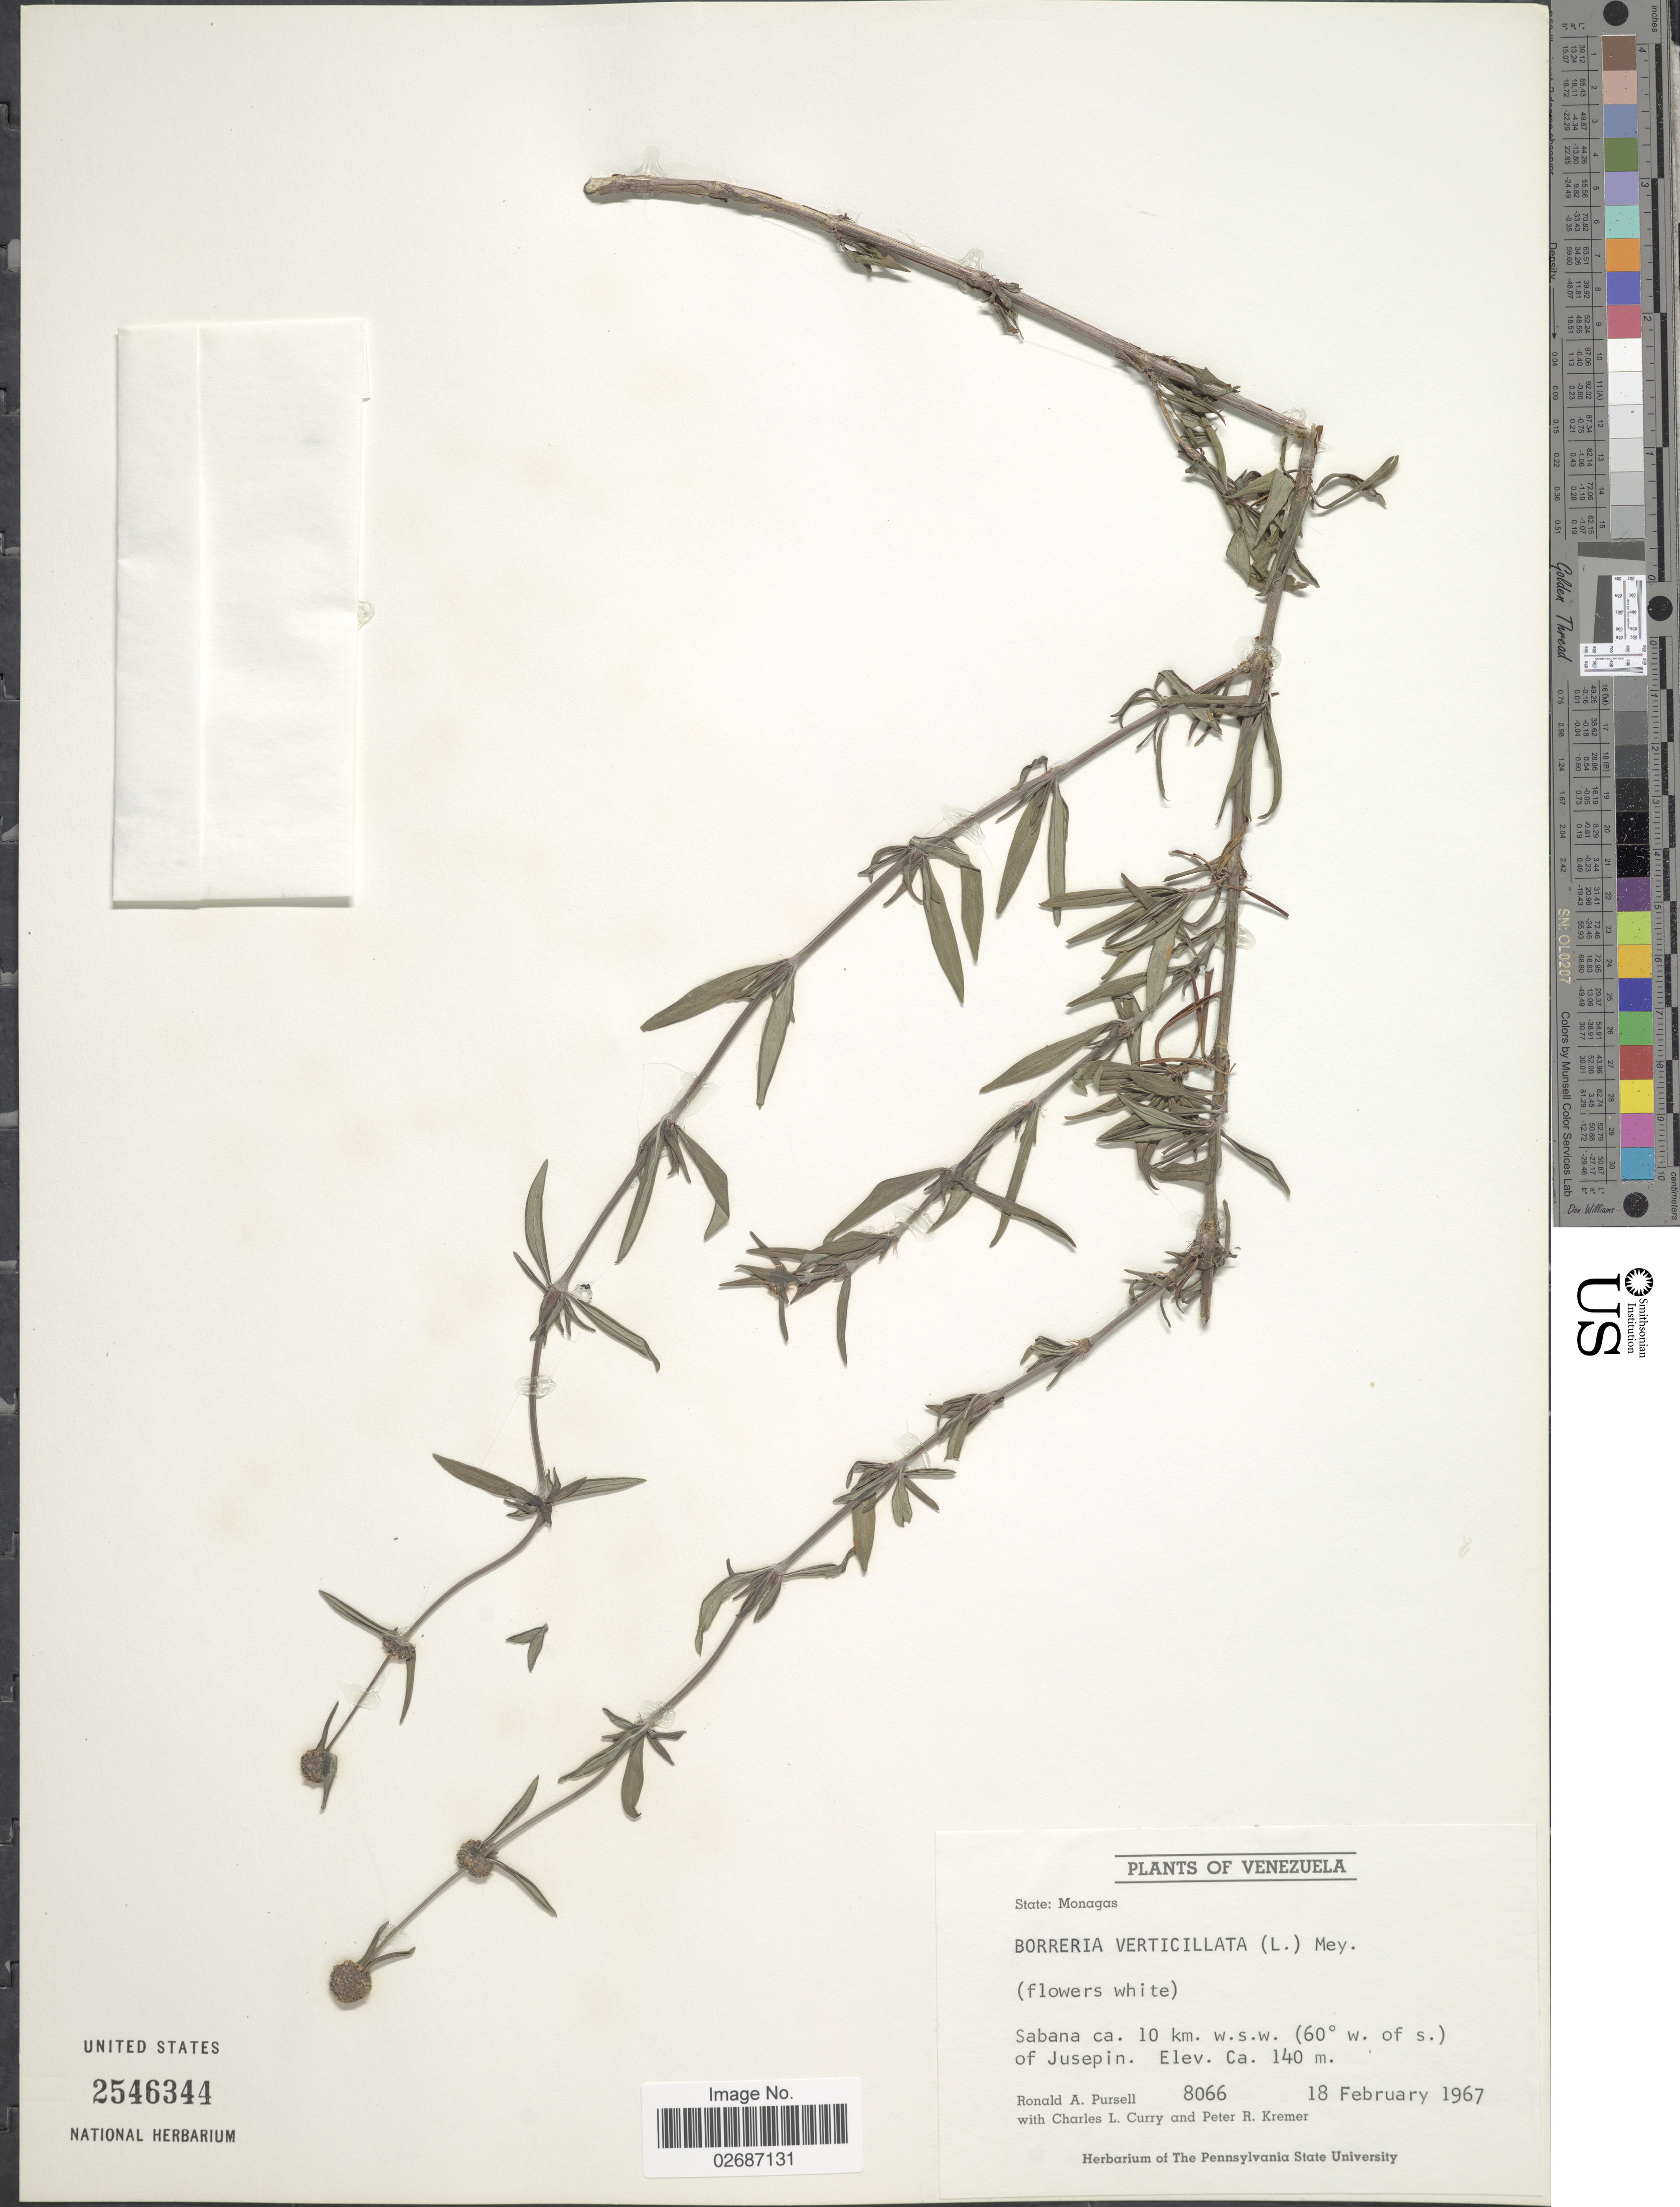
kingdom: Plantae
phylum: Tracheophyta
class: Magnoliopsida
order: Gentianales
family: Rubiaceae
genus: Borreria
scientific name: Borreria verticillata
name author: (L.) G. Mey.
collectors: R. A. Pursell, C. L. Curry & P. Kremer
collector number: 80266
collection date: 1967-02-18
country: Venezuela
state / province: Monagas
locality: Sabana ca. 10 km. w.s.w. (60°w. of s.) of Jusepin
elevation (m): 140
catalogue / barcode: US 2546344